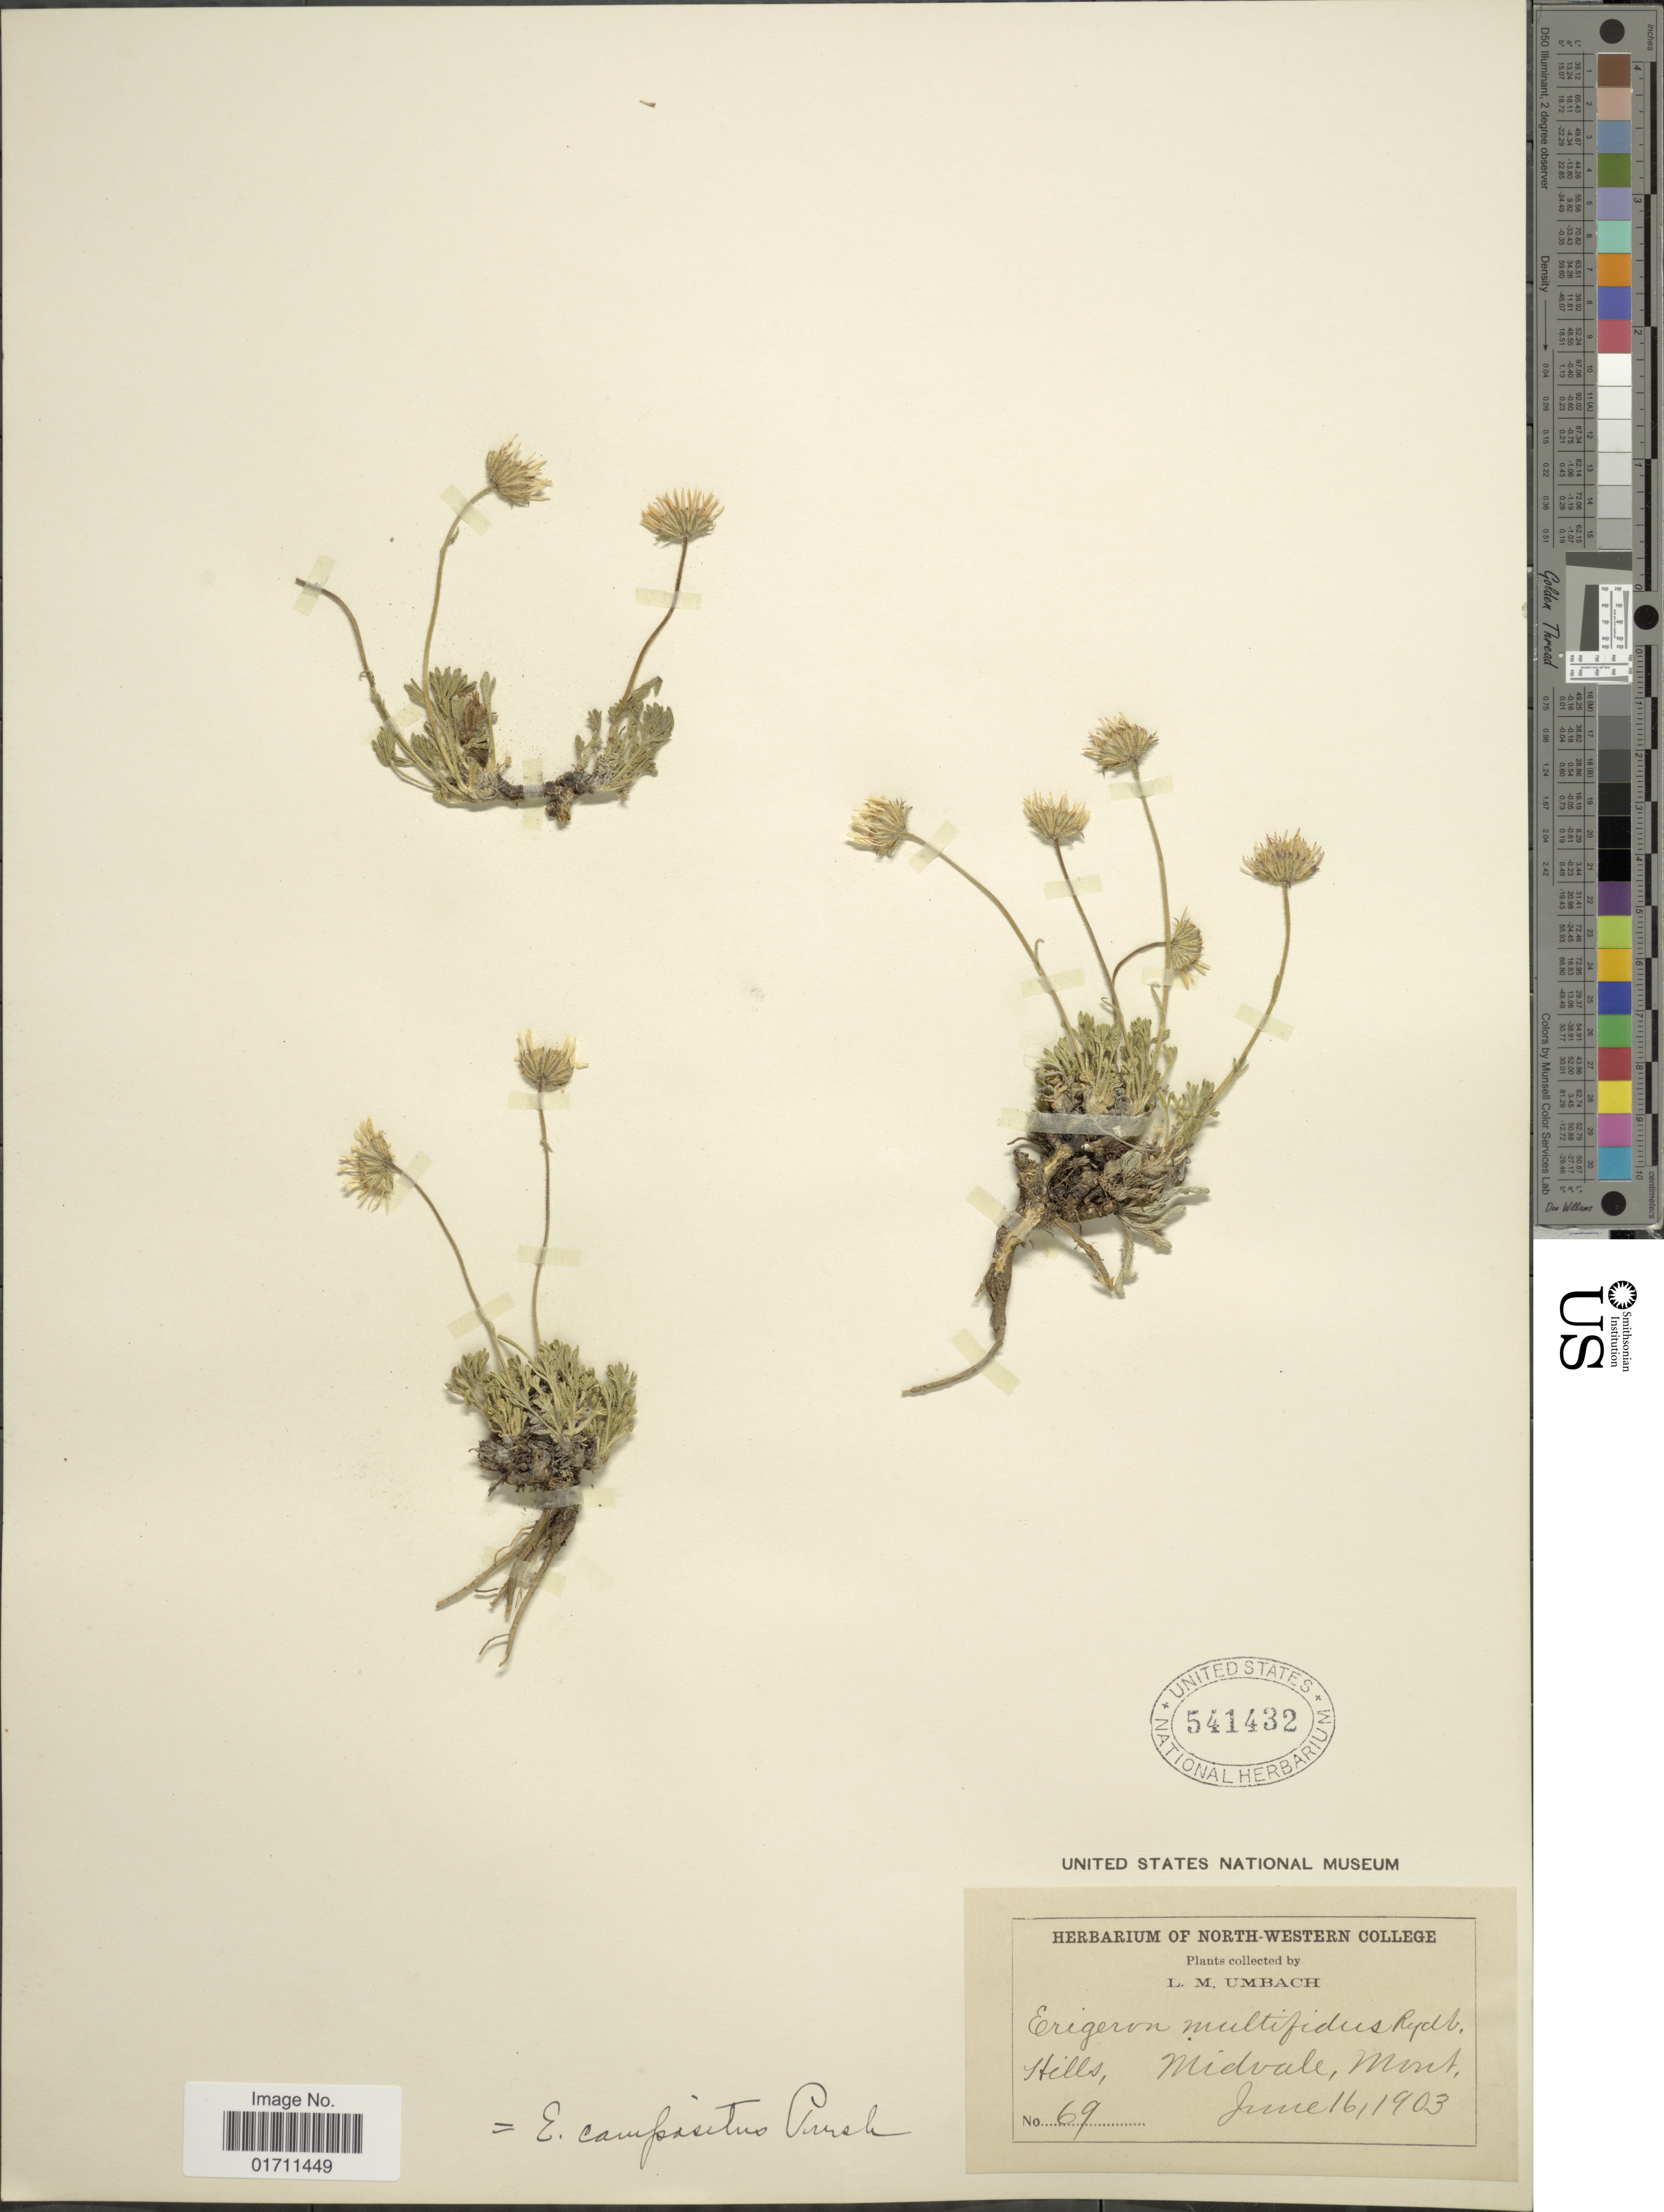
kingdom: Plantae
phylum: Tracheophyta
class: Magnoliopsida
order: Asterales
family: Asteraceae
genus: Erigeron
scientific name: Erigeron compositus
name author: Pursh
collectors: L. M. Umbach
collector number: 69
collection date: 1903-06-16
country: United States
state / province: Montana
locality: Hills, Midvale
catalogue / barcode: US 541432